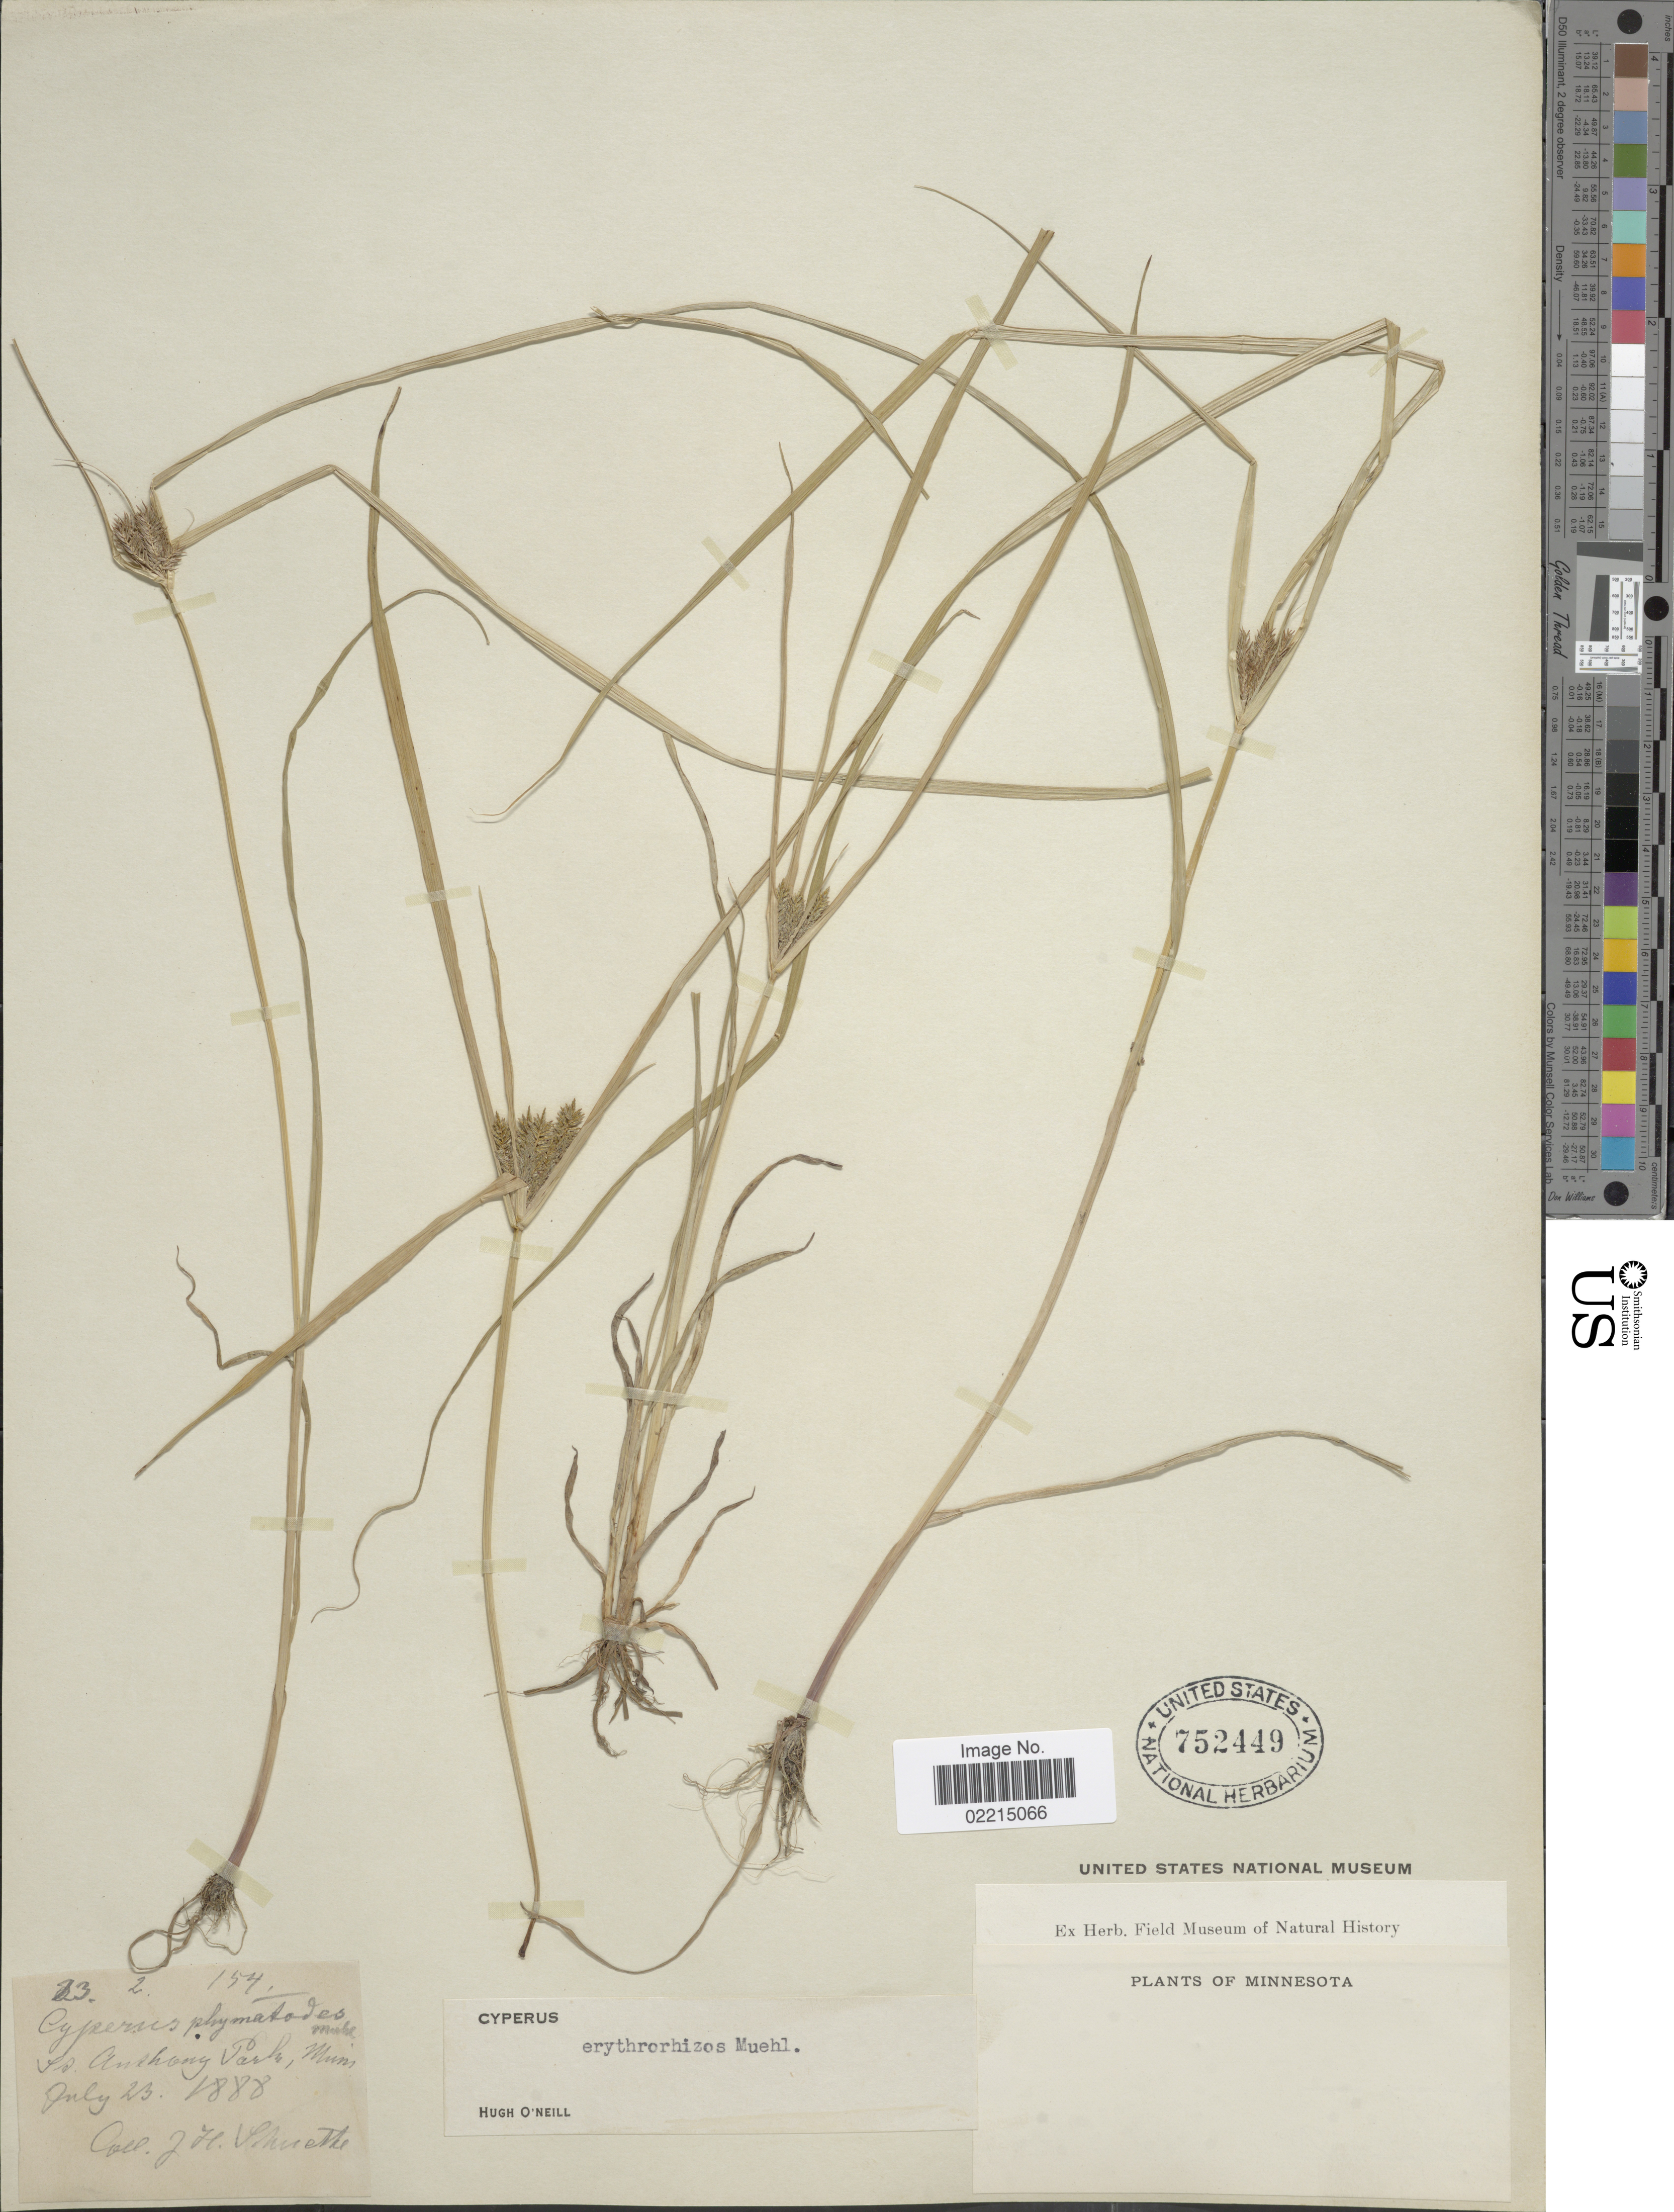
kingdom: Plantae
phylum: Tracheophyta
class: Liliopsida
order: Poales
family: Cyperaceae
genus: Cyperus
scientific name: Cyperus erythrorhizos Muhl.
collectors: J. H. Schuette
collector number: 23.2.154?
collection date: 1888-07-23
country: United States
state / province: Minnesota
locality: St. Anthony Park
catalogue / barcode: US 752449